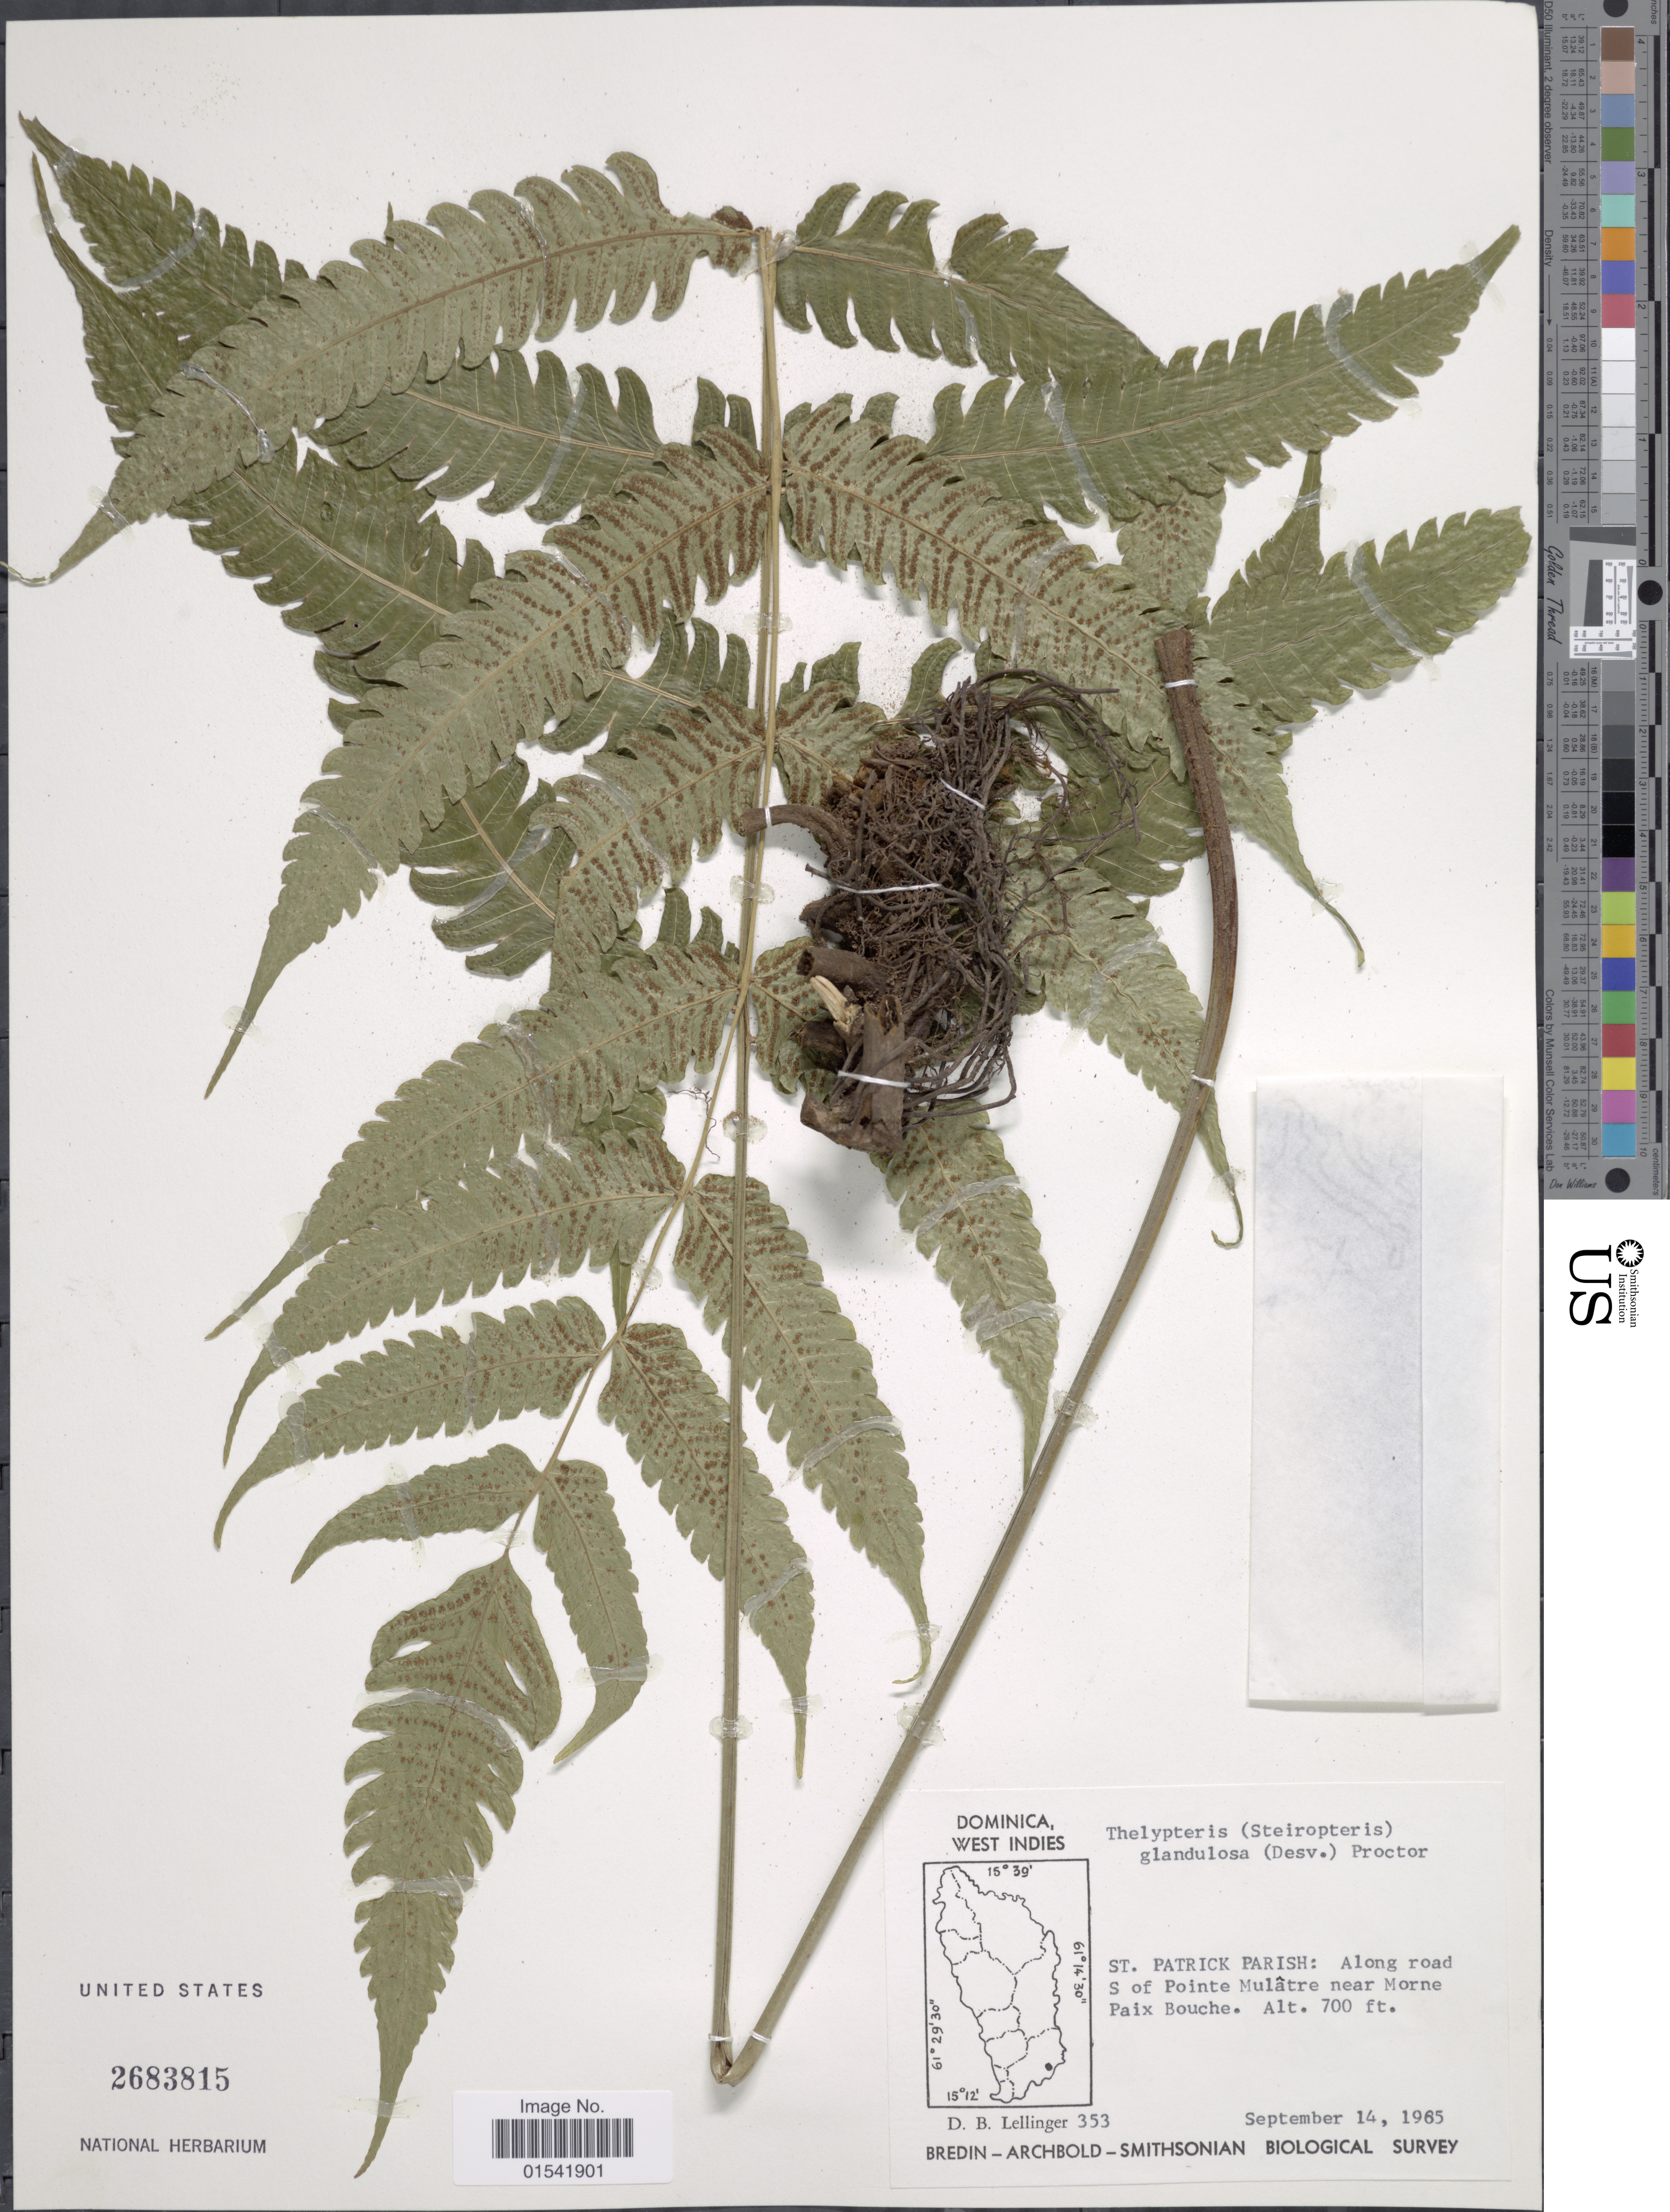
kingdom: Plantae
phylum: Tracheophyta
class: Polypodiopsida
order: Polypodiales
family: Thelypteridaceae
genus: Steiropteris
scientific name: Steiropteris glandulosa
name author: (Hook. f.) Pic. Serm.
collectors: D. B. Lellinger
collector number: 353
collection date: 1965-09-14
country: Dominica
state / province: St. Patrick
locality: West Indies, St. Patrick Parish: Along road S of Pointe Mulâtre near Morne Paix Bouche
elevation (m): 213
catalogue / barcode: US 2683815